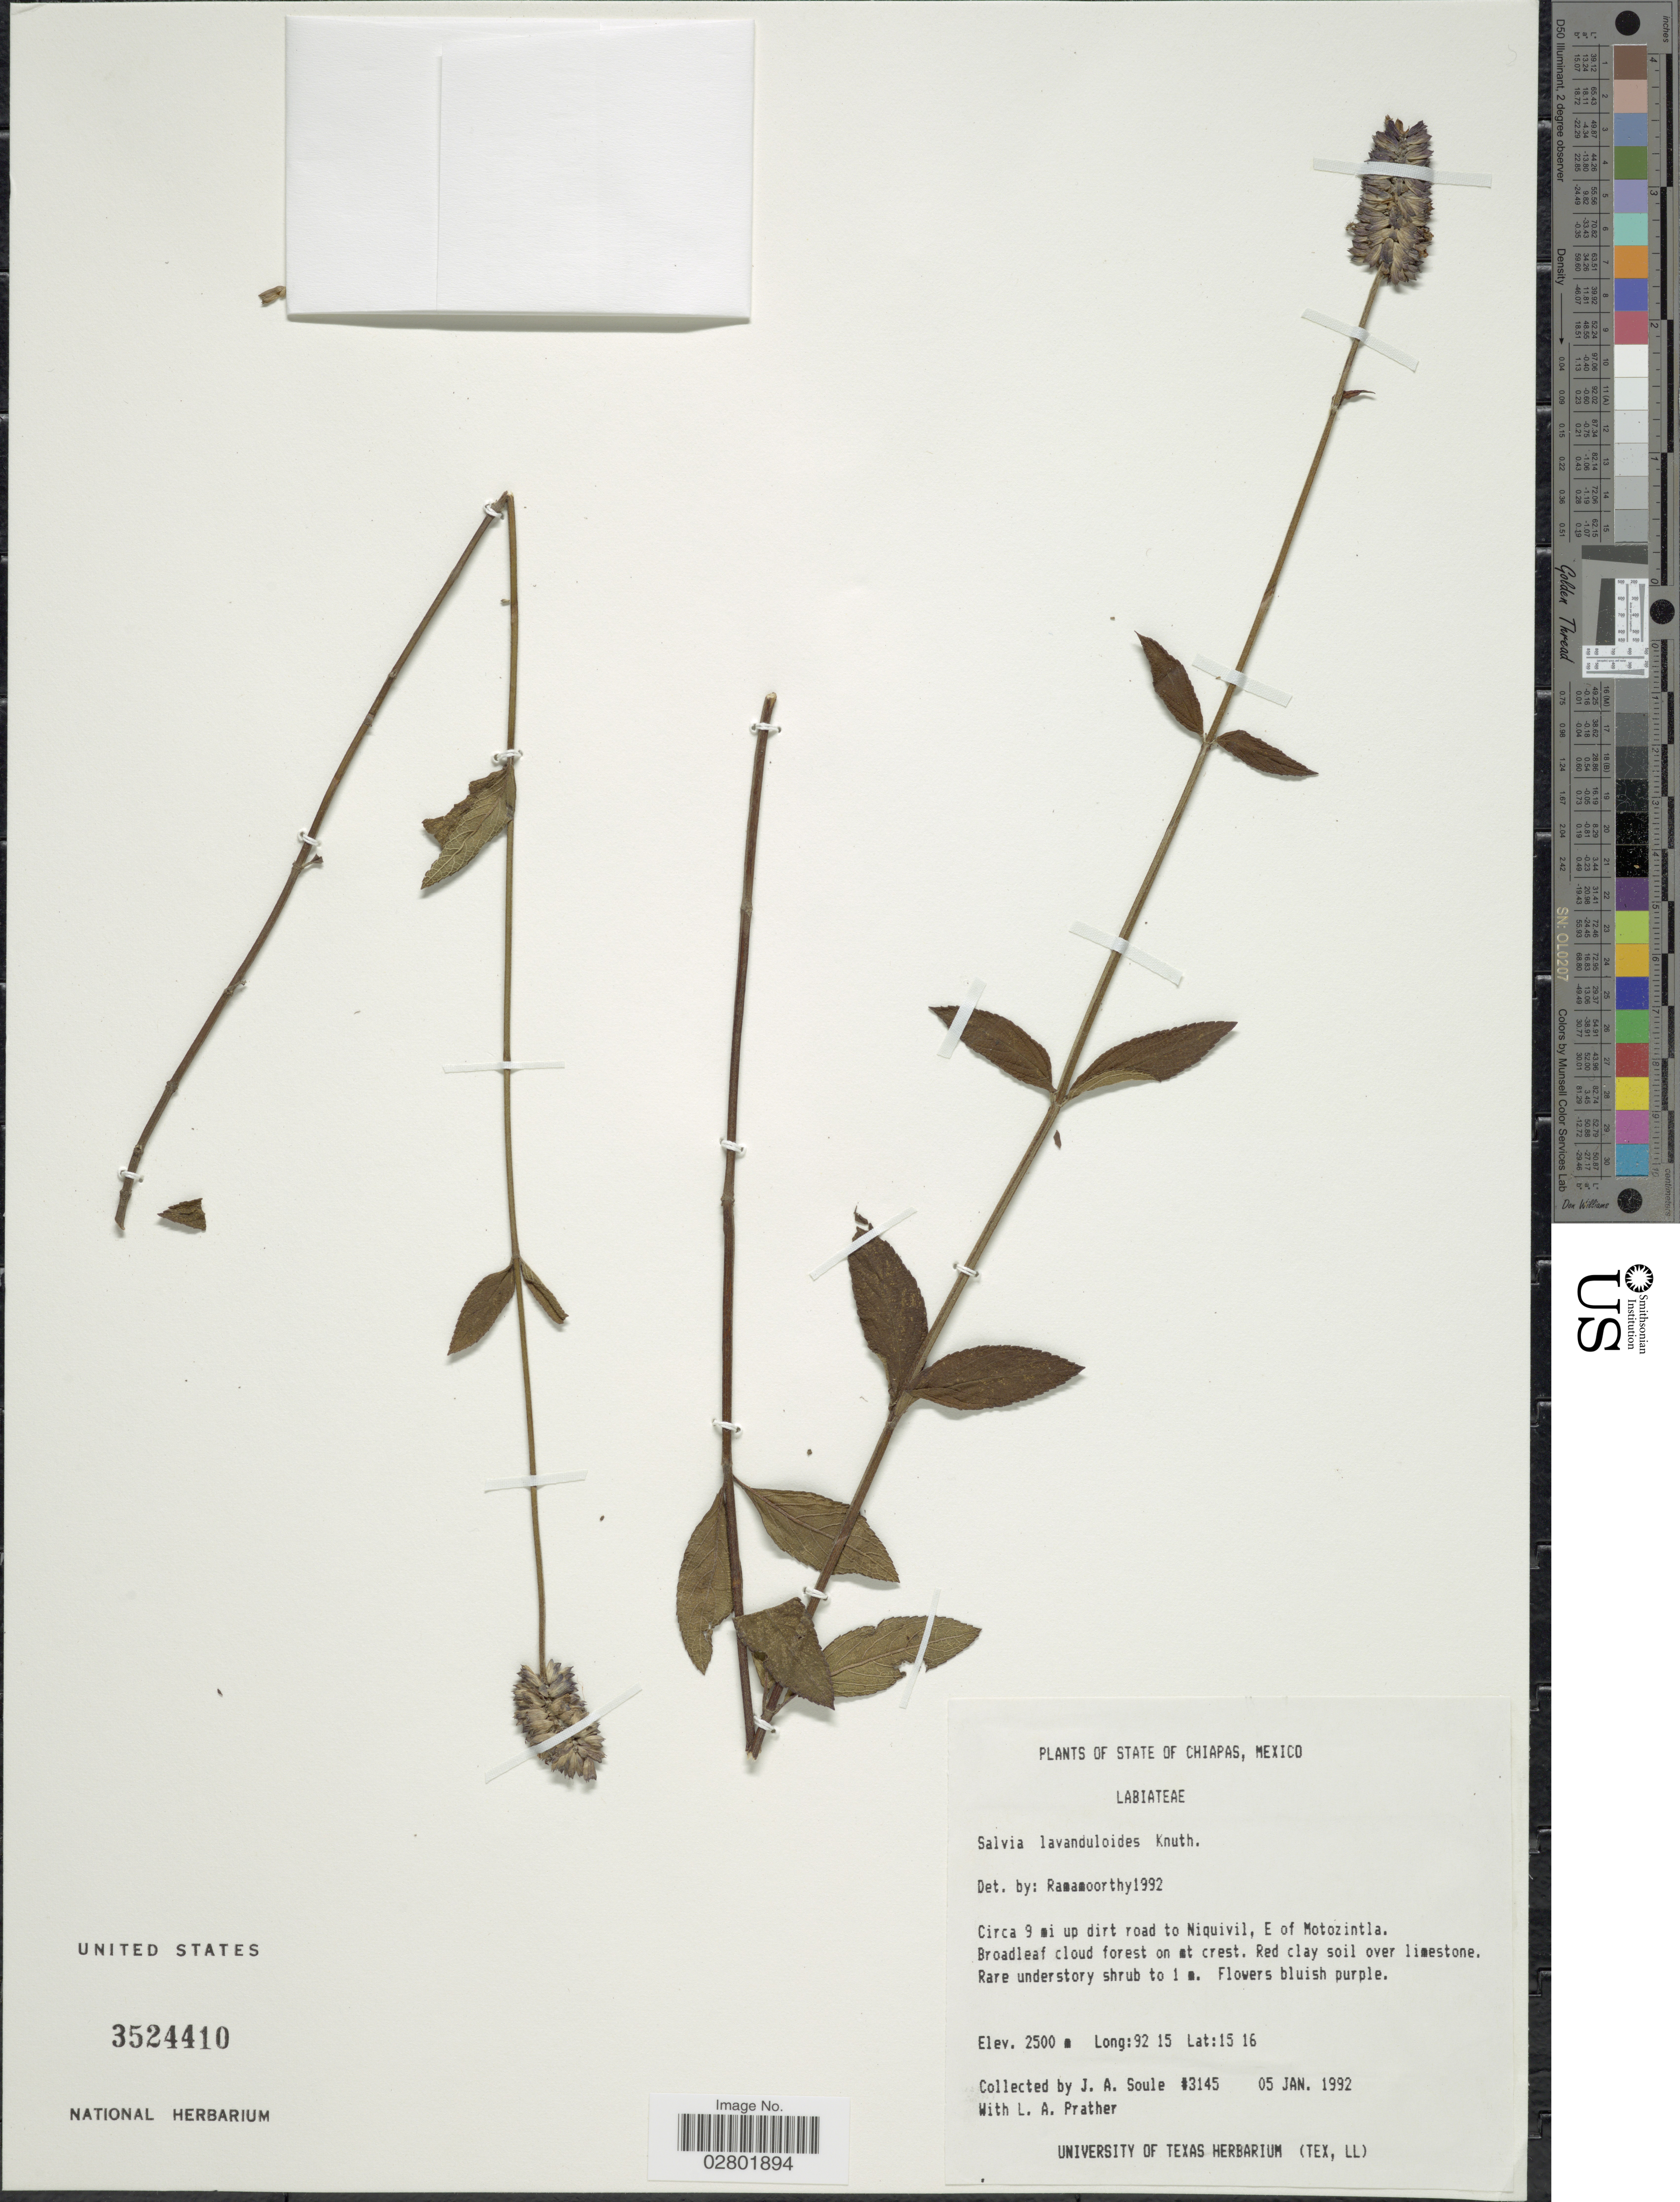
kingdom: Plantae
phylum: Tracheophyta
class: Magnoliopsida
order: Lamiales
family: Lamiaceae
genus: Salvia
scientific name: Salvia lavanduloides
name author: Kunth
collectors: J. Soule & L. A. Prather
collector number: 3145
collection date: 1992-01-05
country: Mexico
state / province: Chiapas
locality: Circa 9 mi up dirt road to Niquivil, E of Motozintla.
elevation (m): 2500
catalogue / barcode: US 3524410